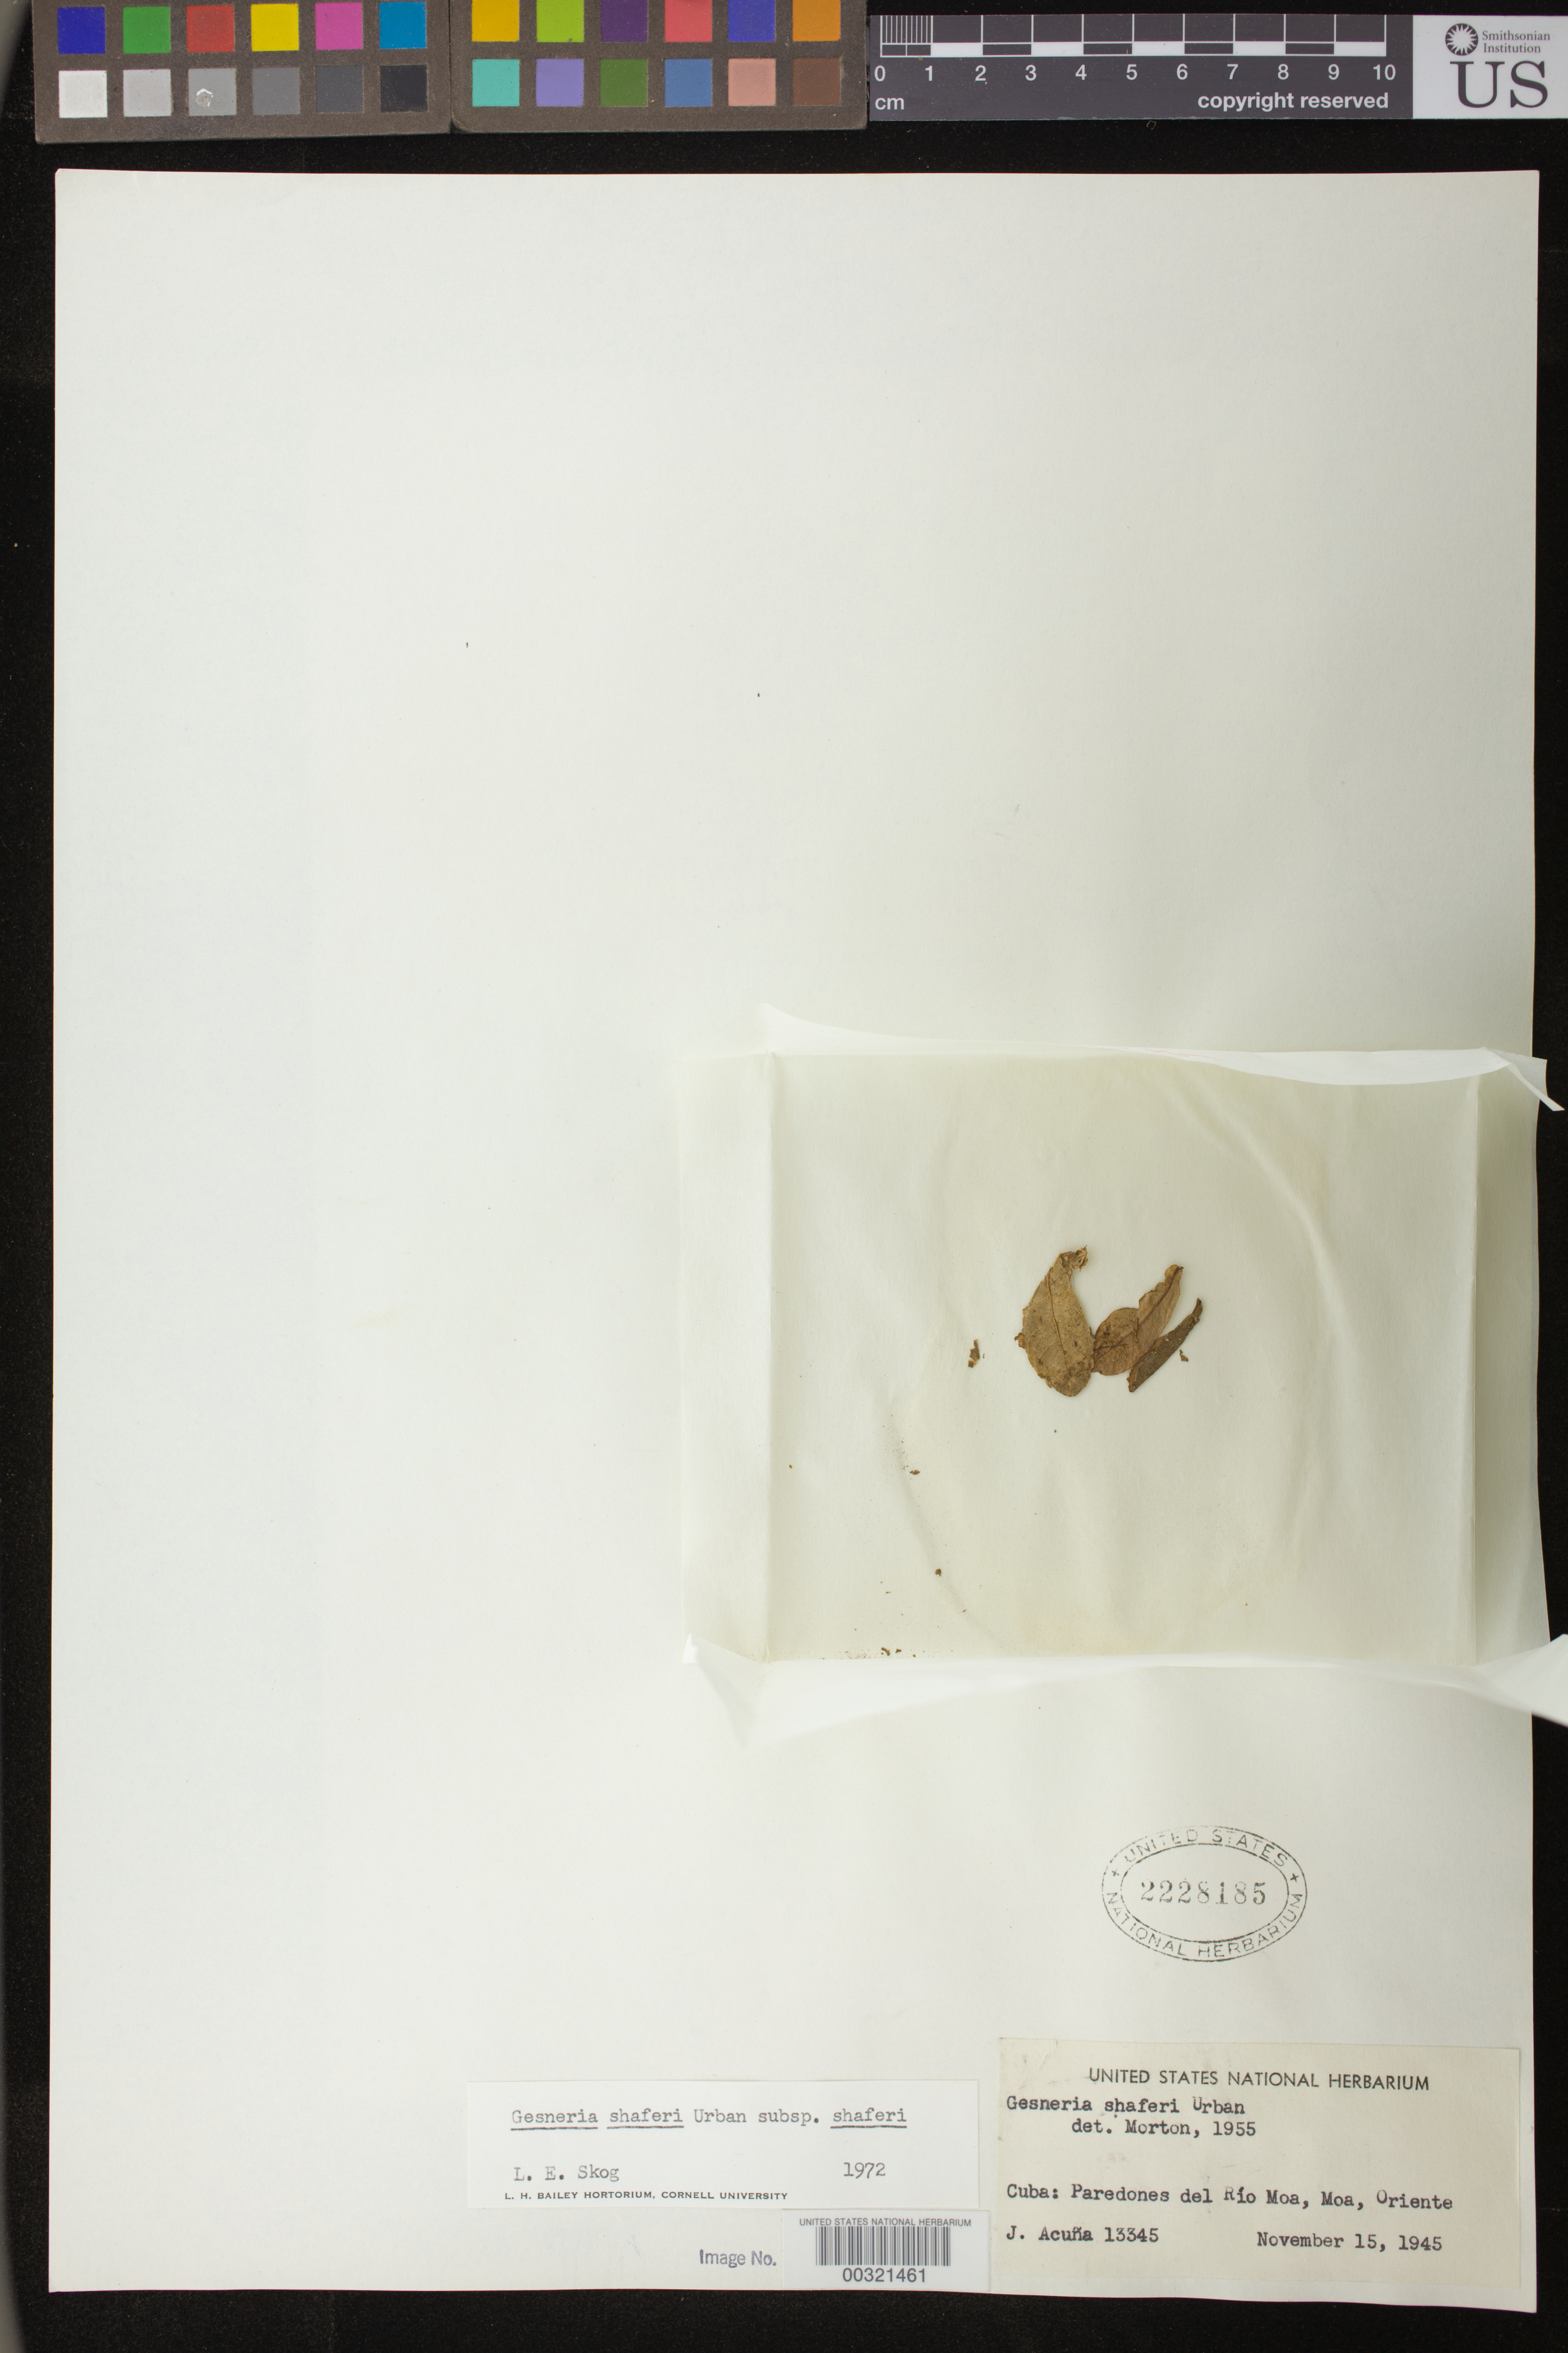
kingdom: Plantae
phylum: Tracheophyta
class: Magnoliopsida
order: Lamiales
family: Gesneriaceae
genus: Gesneria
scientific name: Gesneria depressa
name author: (Griseb.) Urb.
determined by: Clark, John L., (UNITED STATES)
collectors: J. Acuña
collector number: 13345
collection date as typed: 15 Nov 1945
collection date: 1945-11-15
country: Cuba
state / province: Oriente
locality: Paredones del Rio Moa, Moa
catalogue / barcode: US 2228185